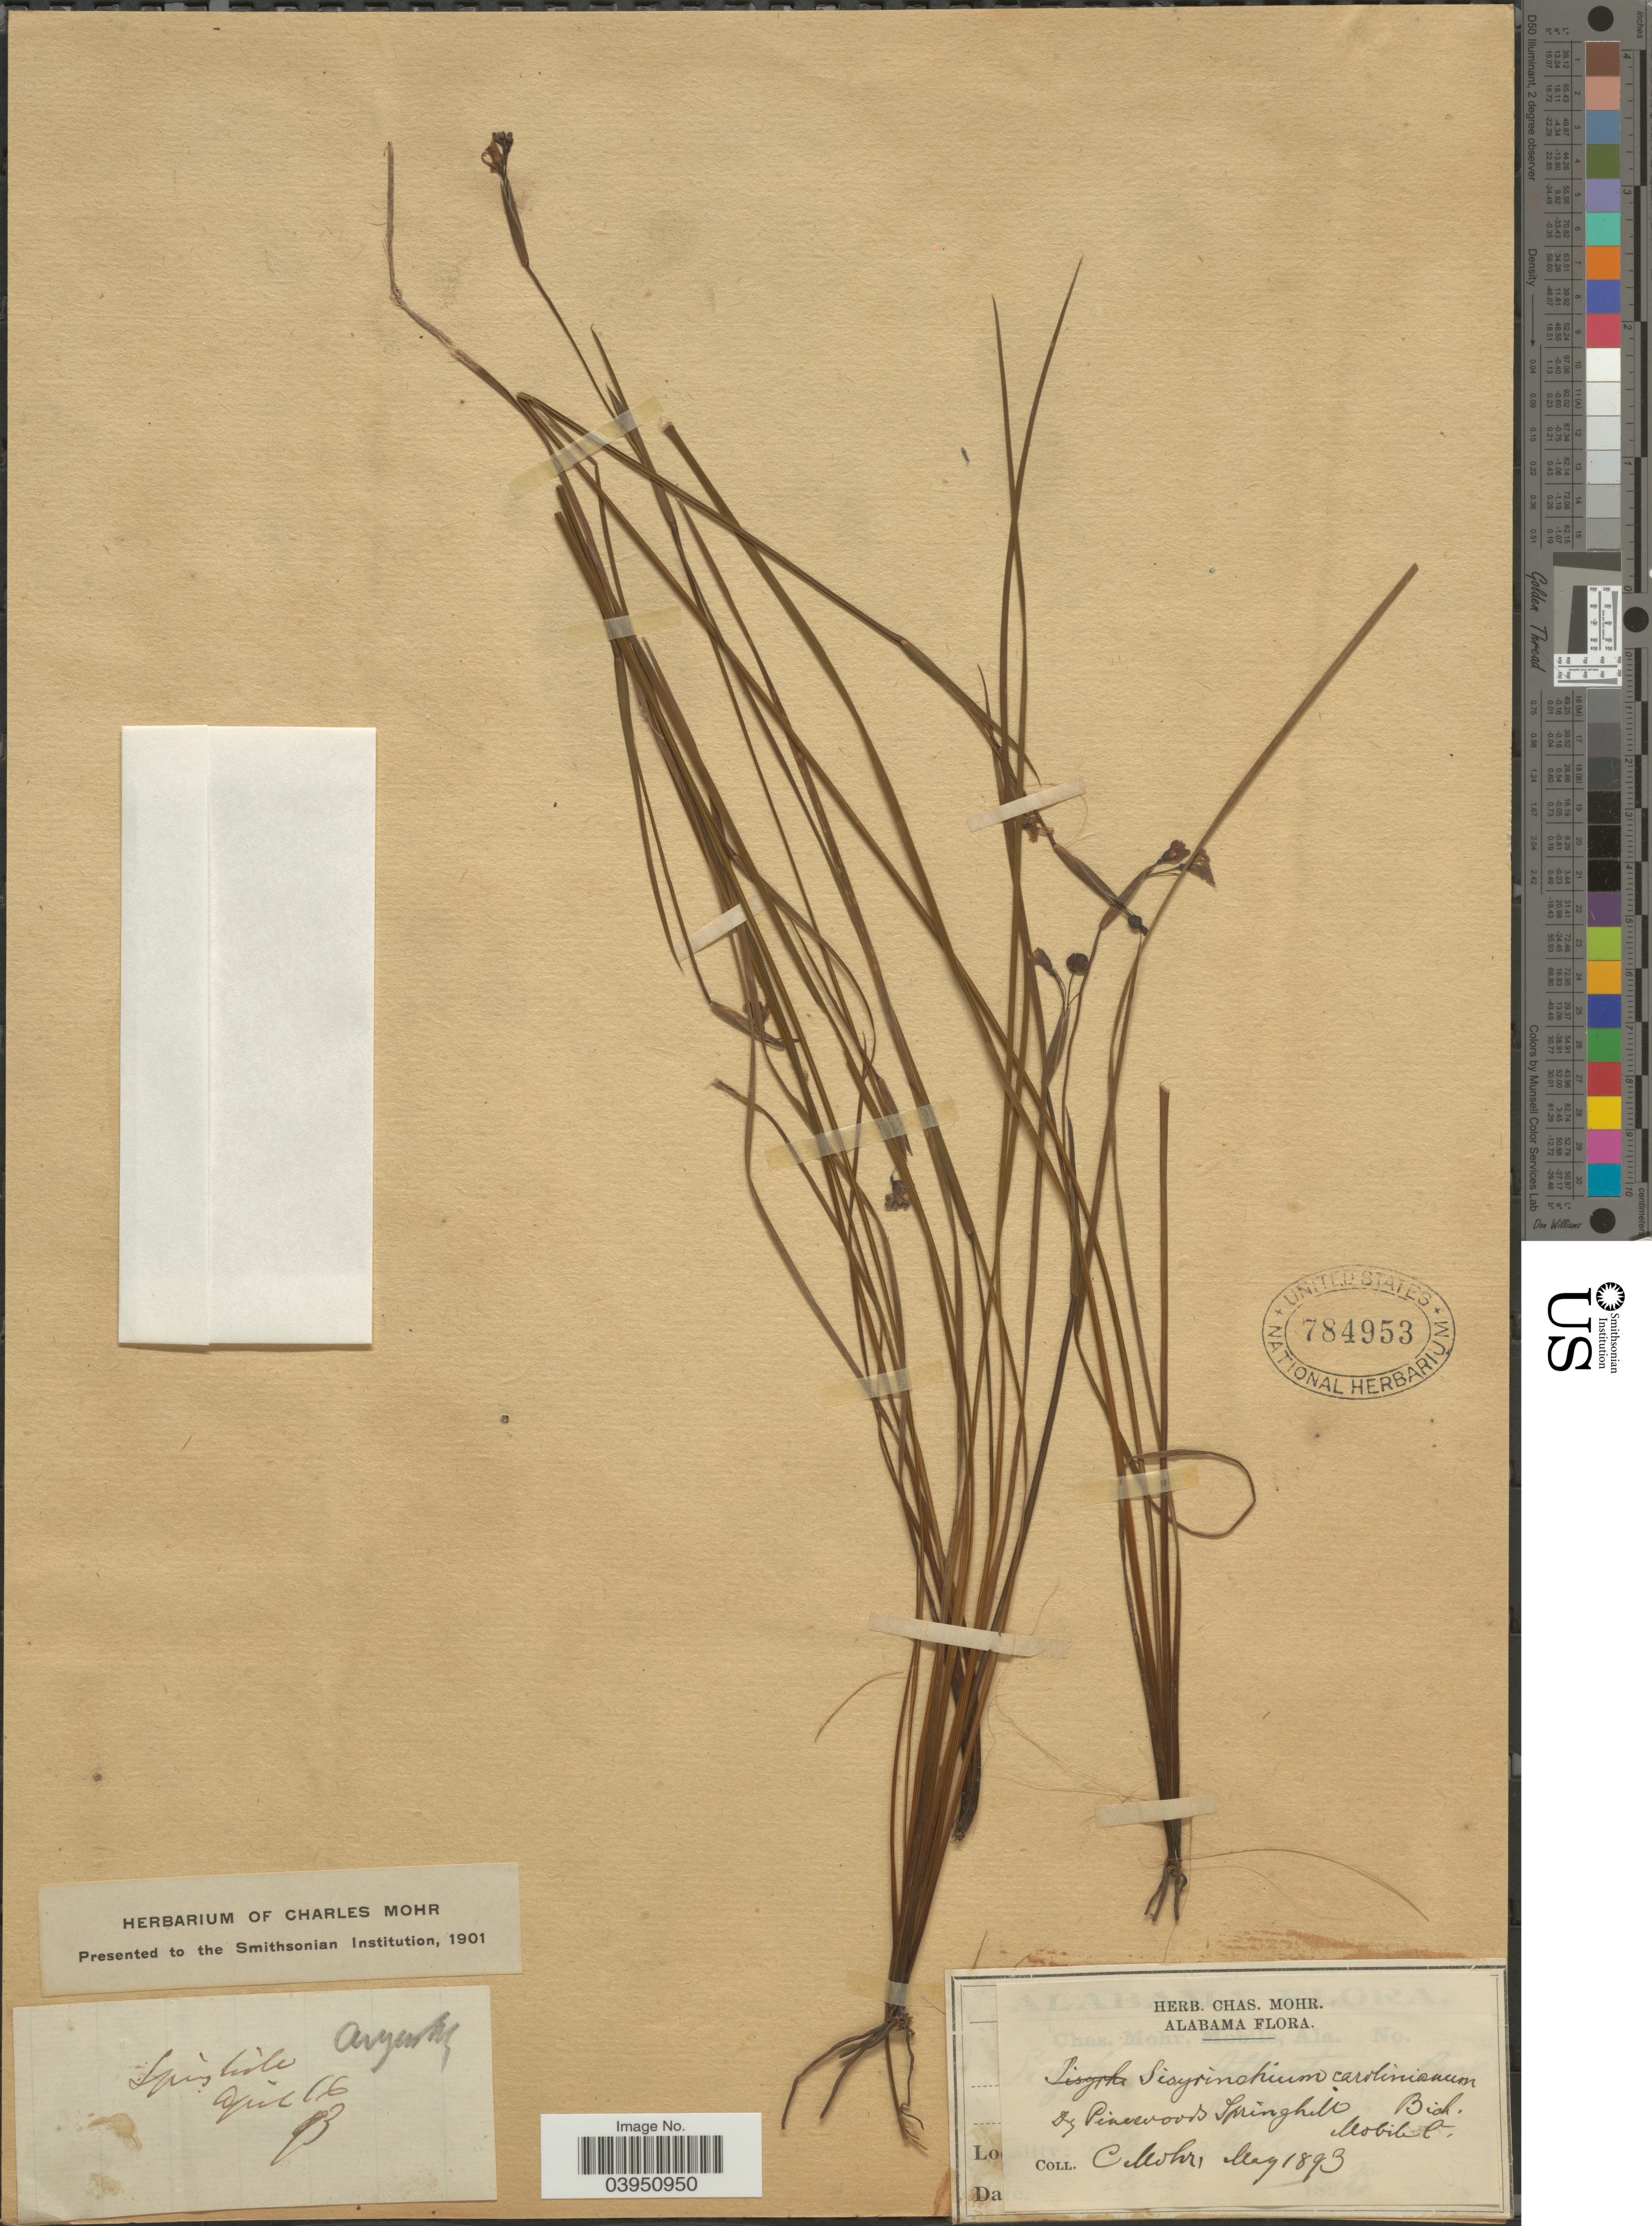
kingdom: Plantae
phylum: Tracheophyta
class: Liliopsida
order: Asparagales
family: Iridaceae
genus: Sisyrinchium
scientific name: Sisyrinchium fibrosum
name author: E.P. Bicknell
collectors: Mohr, C. T. (herbarium)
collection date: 1893-04-16/1893-05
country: United States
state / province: Alabama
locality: Dry Pinewoods Springhill. Mobile C.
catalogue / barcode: US 784953